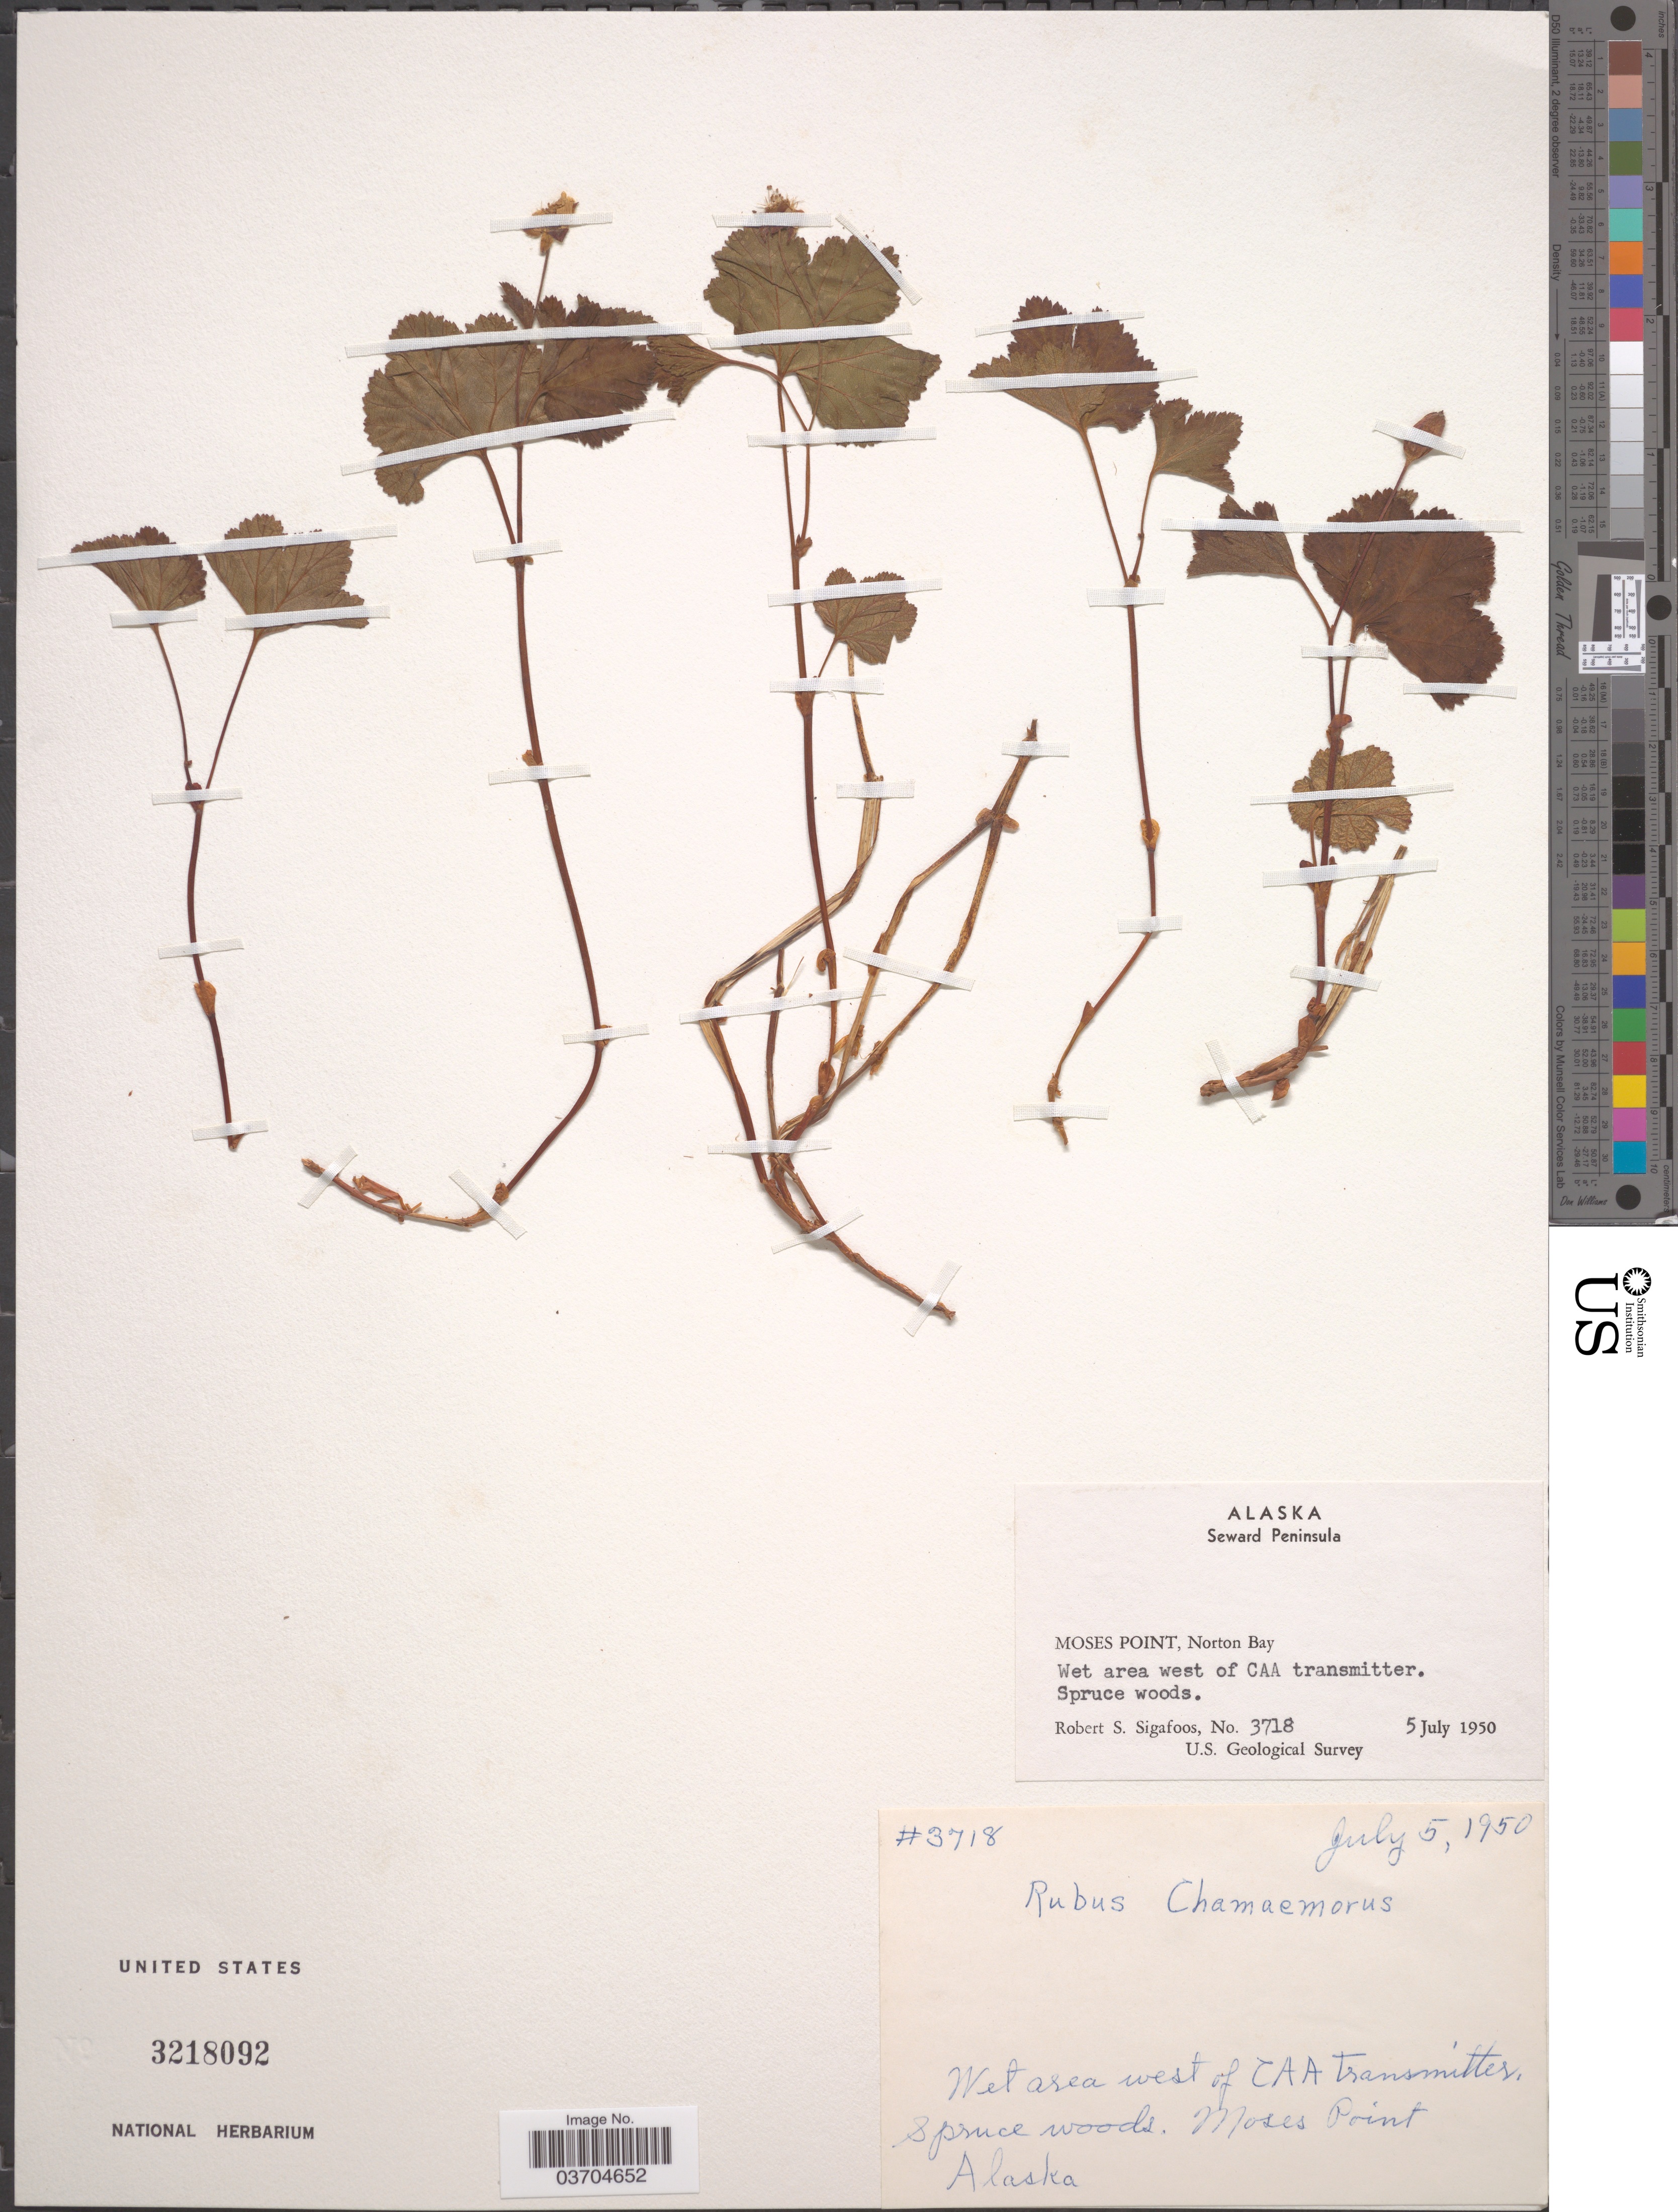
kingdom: Plantae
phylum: Tracheophyta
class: Magnoliopsida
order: Rosales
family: Rosaceae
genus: Rubus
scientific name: Rubus chamaemorus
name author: L.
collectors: R. Sigafoos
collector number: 3718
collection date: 1950-07-05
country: United States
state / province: Alaska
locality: Seward Peninsula. Moses Point, Norton Bay. Wet area west of CAA transmitter.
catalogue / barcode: US 3218092